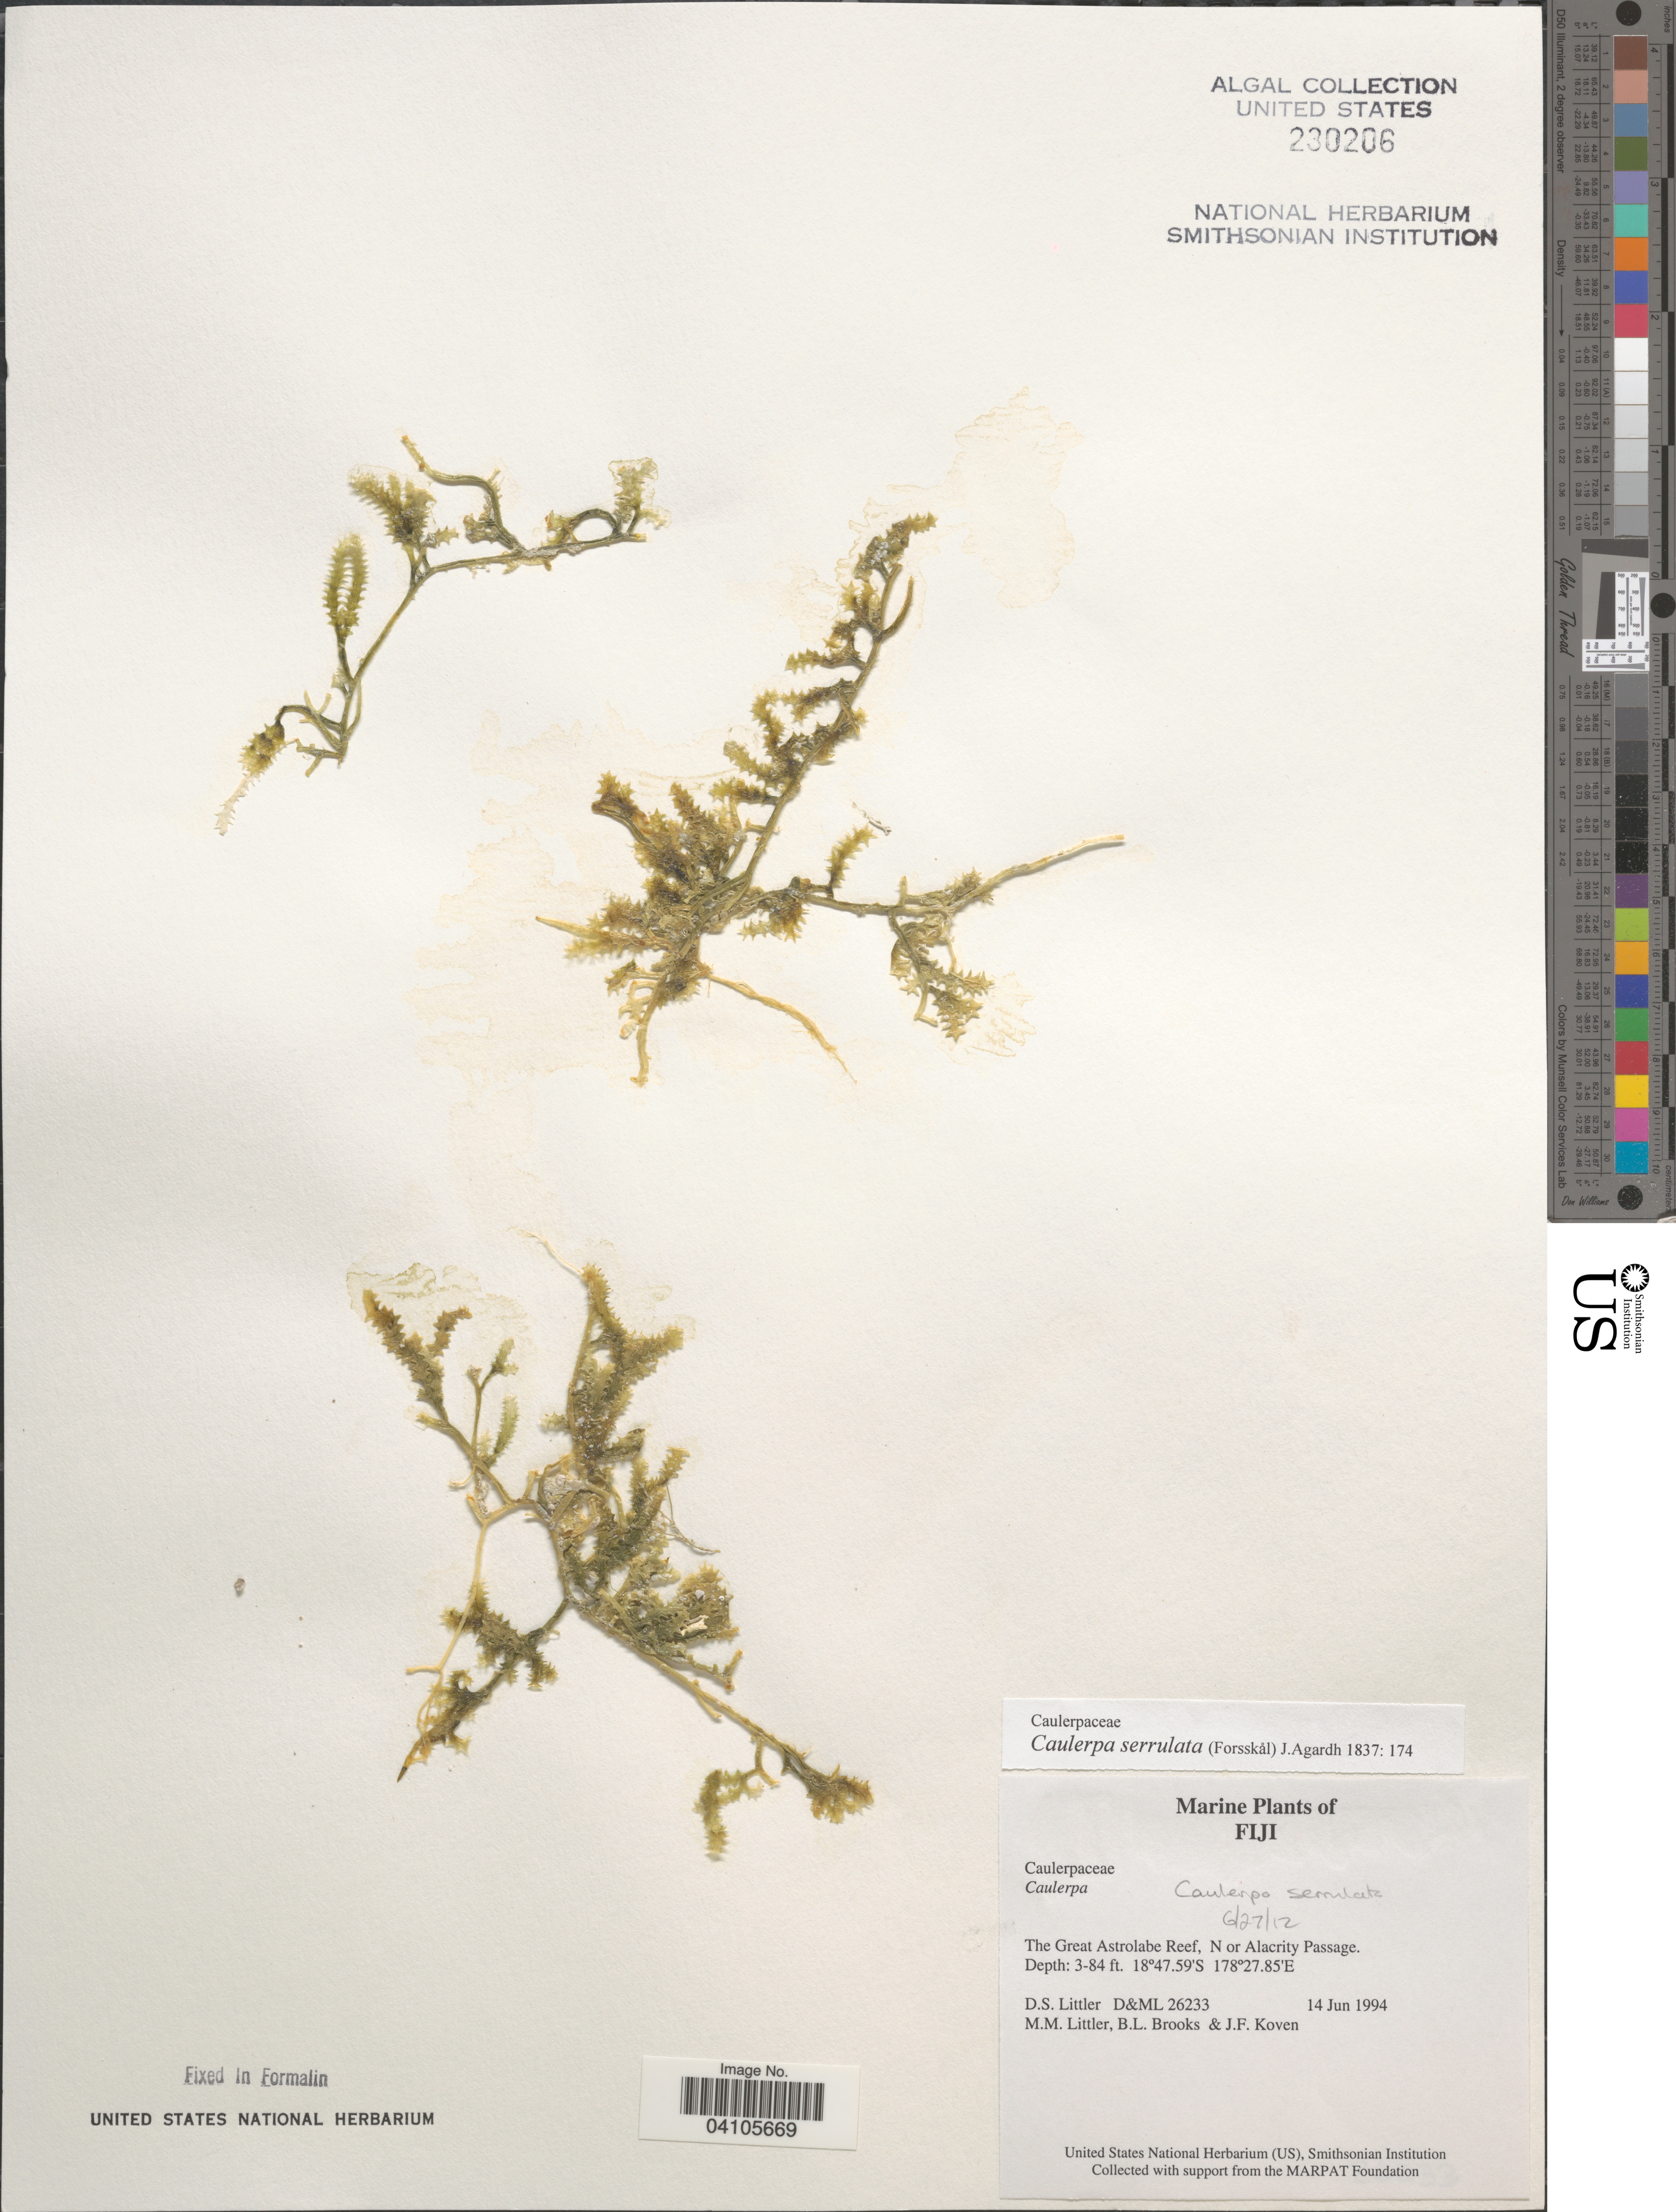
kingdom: Plantae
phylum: Chlorophyta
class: Ulvophyceae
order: Bryopsidales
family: Caulerpaceae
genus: Caulerpa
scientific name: Caulerpa serrulata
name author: (Forssk.) J. Agardh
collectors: D. S. Littler, B. Brooks & J. Koven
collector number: D&ML 26233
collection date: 1994-06-14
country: Fiji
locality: The Great Astrolabe Reef. N or Alacrity Passage.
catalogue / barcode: US 230206